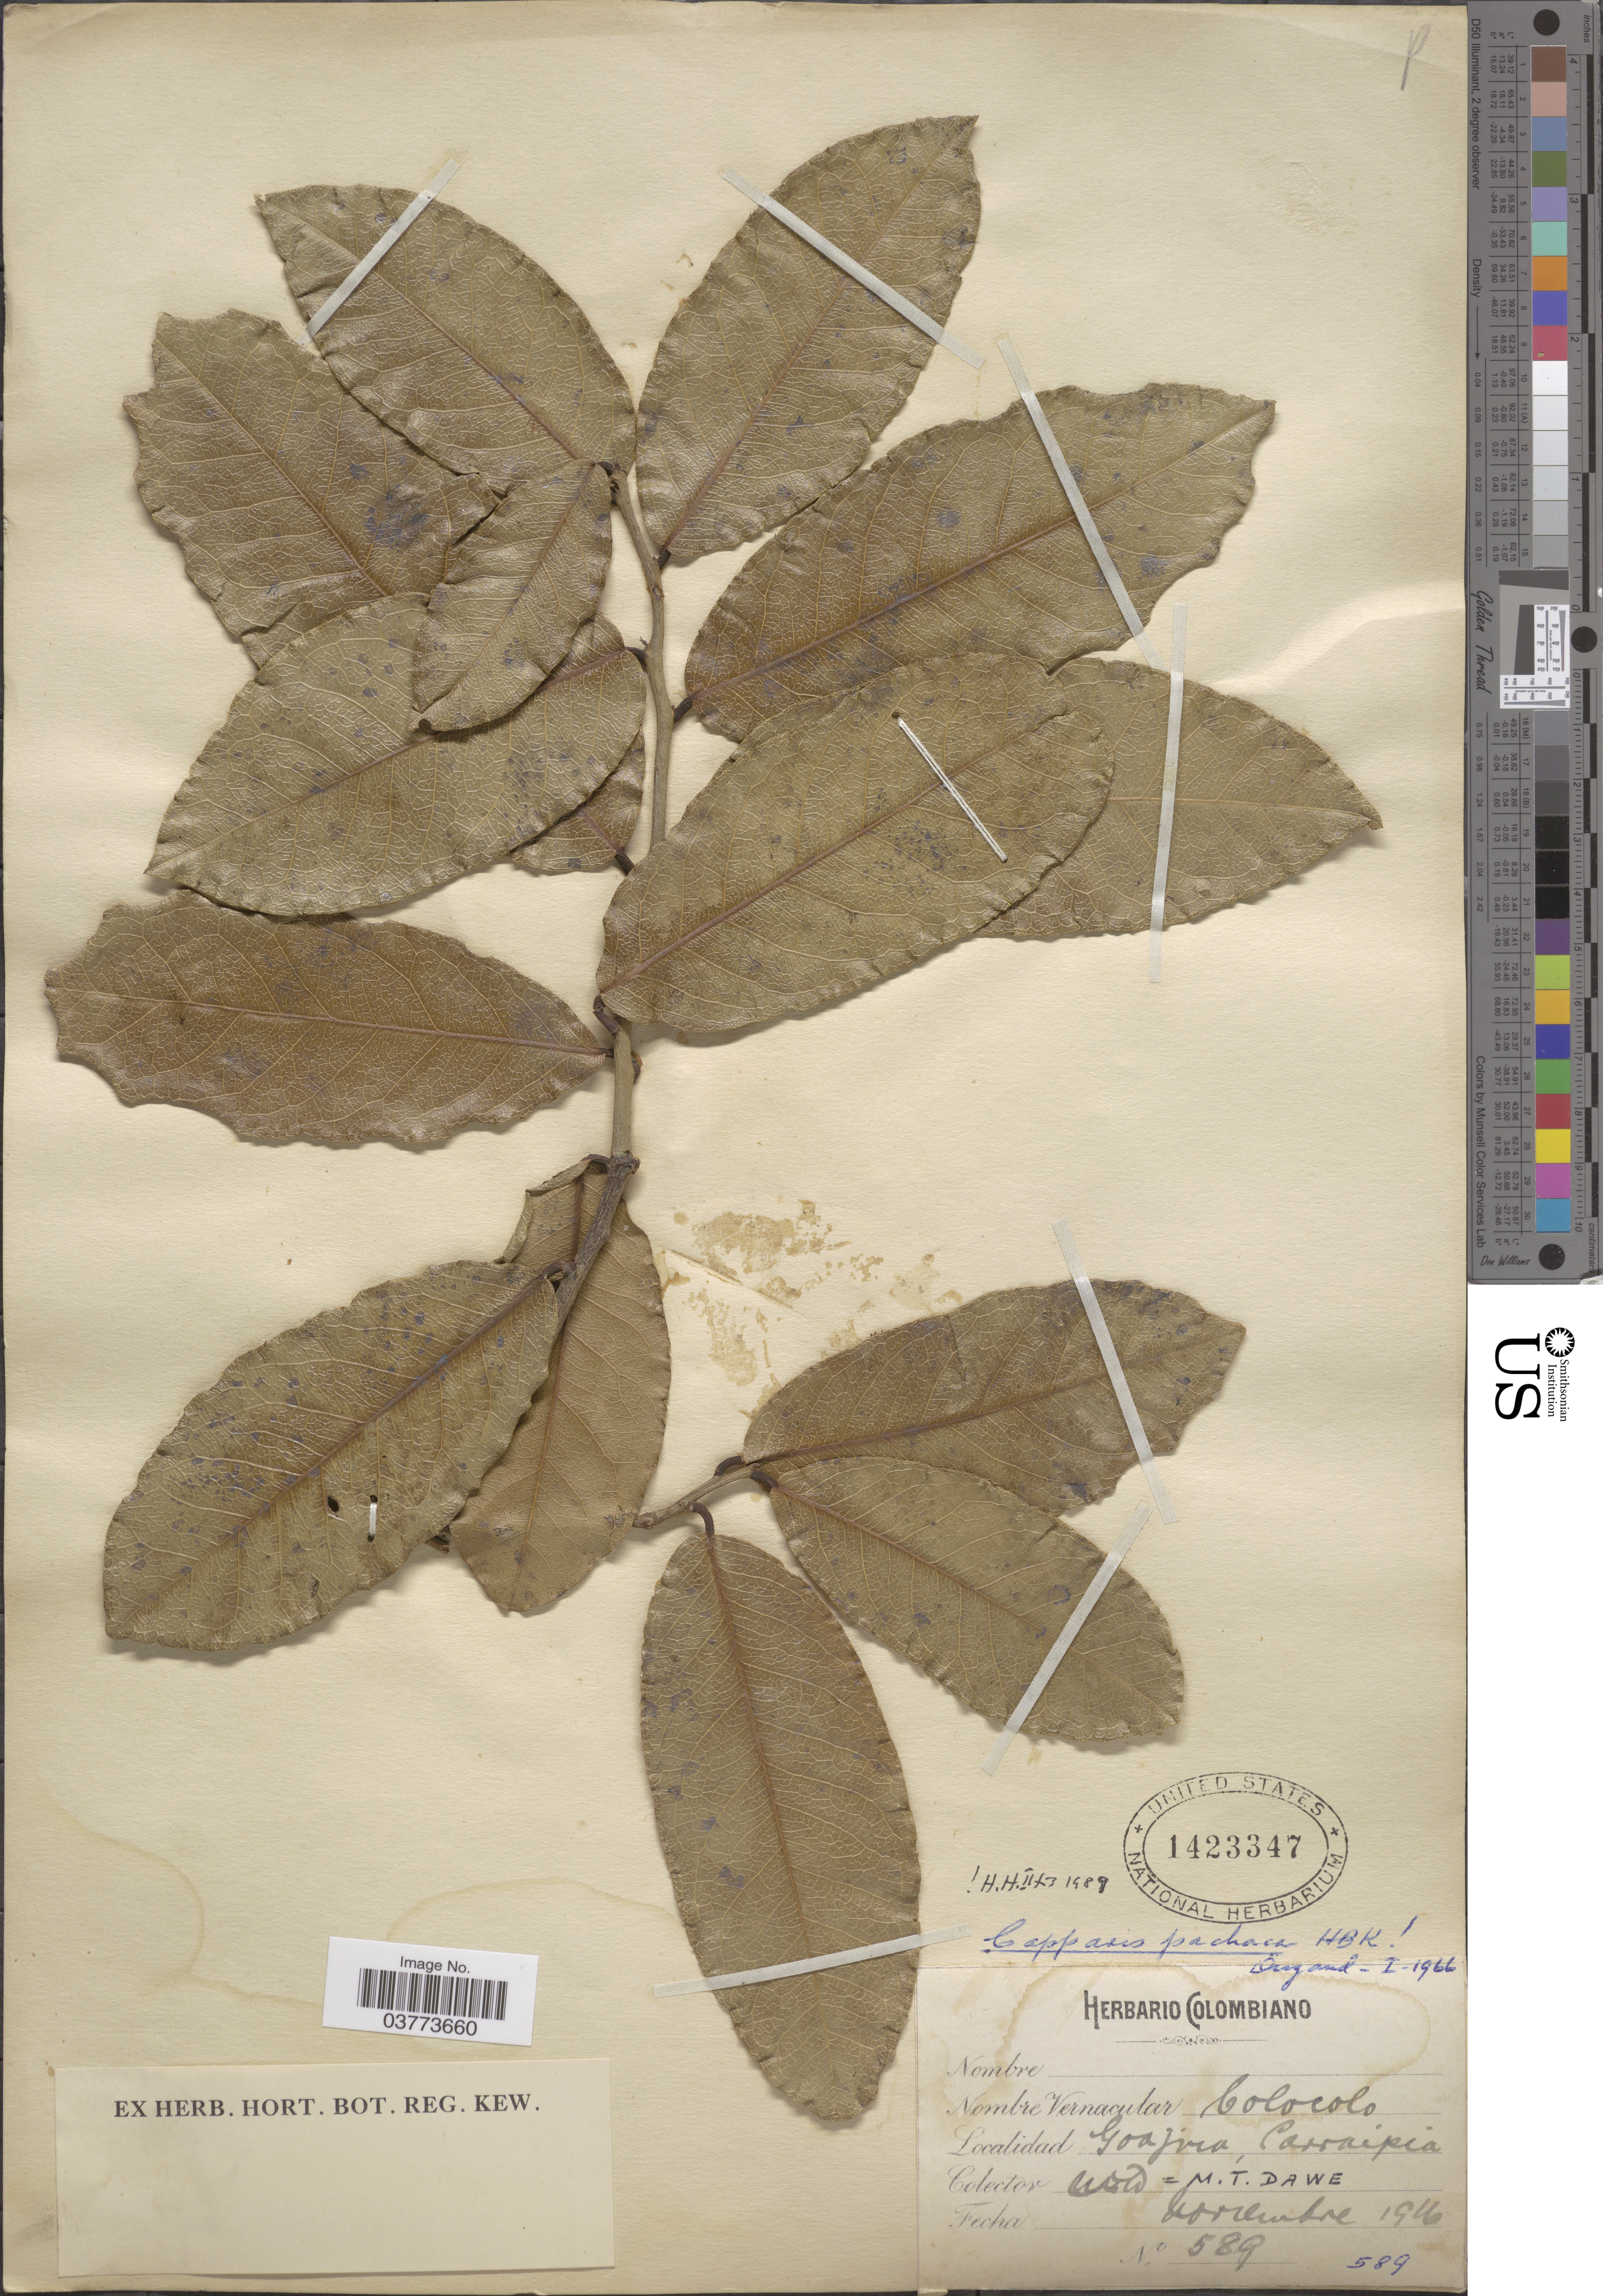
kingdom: Plantae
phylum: Tracheophyta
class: Magnoliopsida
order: Brassicales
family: Capparaceae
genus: Neocapparis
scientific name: Neocapparis pachaca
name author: (Kunth) Cornejo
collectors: M. T. Dawe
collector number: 589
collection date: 1916-11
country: Colombia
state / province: La Guajira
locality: Goajira, Corraipia.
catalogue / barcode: US 1423347